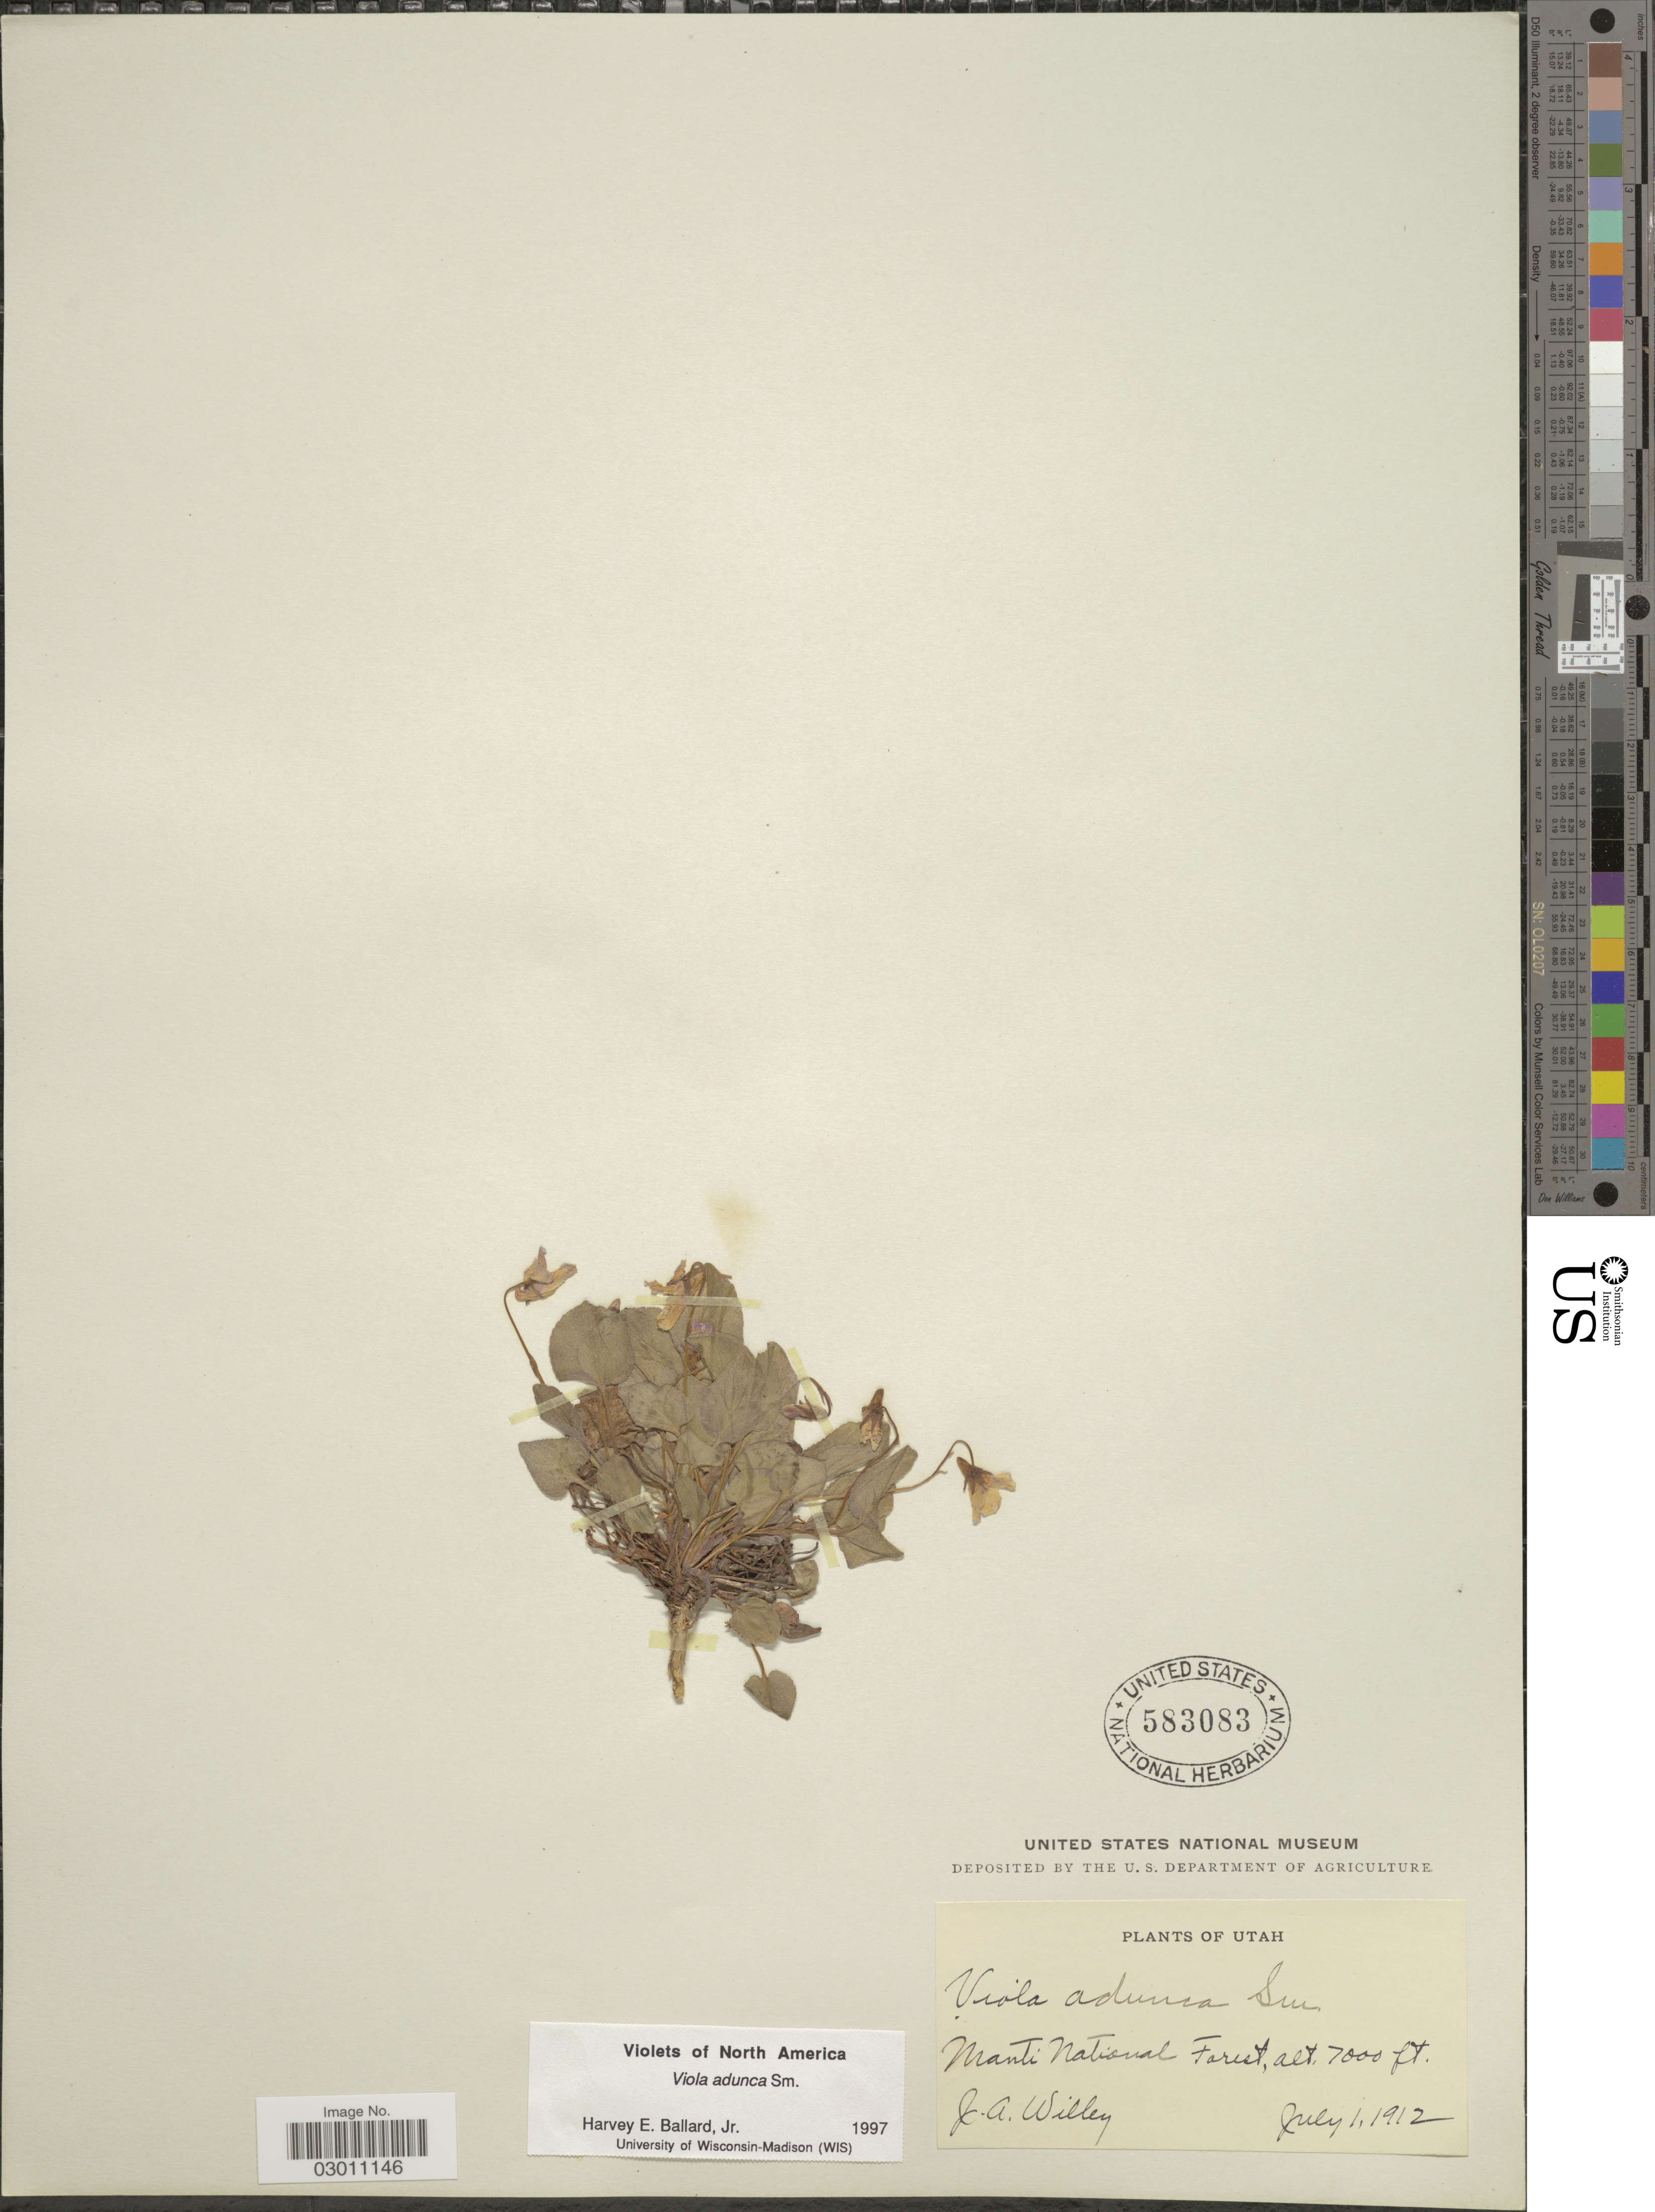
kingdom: Plantae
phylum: Tracheophyta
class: Magnoliopsida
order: Malpighiales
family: Violaceae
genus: Viola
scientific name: Viola adunca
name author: Sm.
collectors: J. Willey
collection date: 1912-07-01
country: United States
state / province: Utah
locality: Manti National Forest.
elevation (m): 2134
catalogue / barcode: US 583083